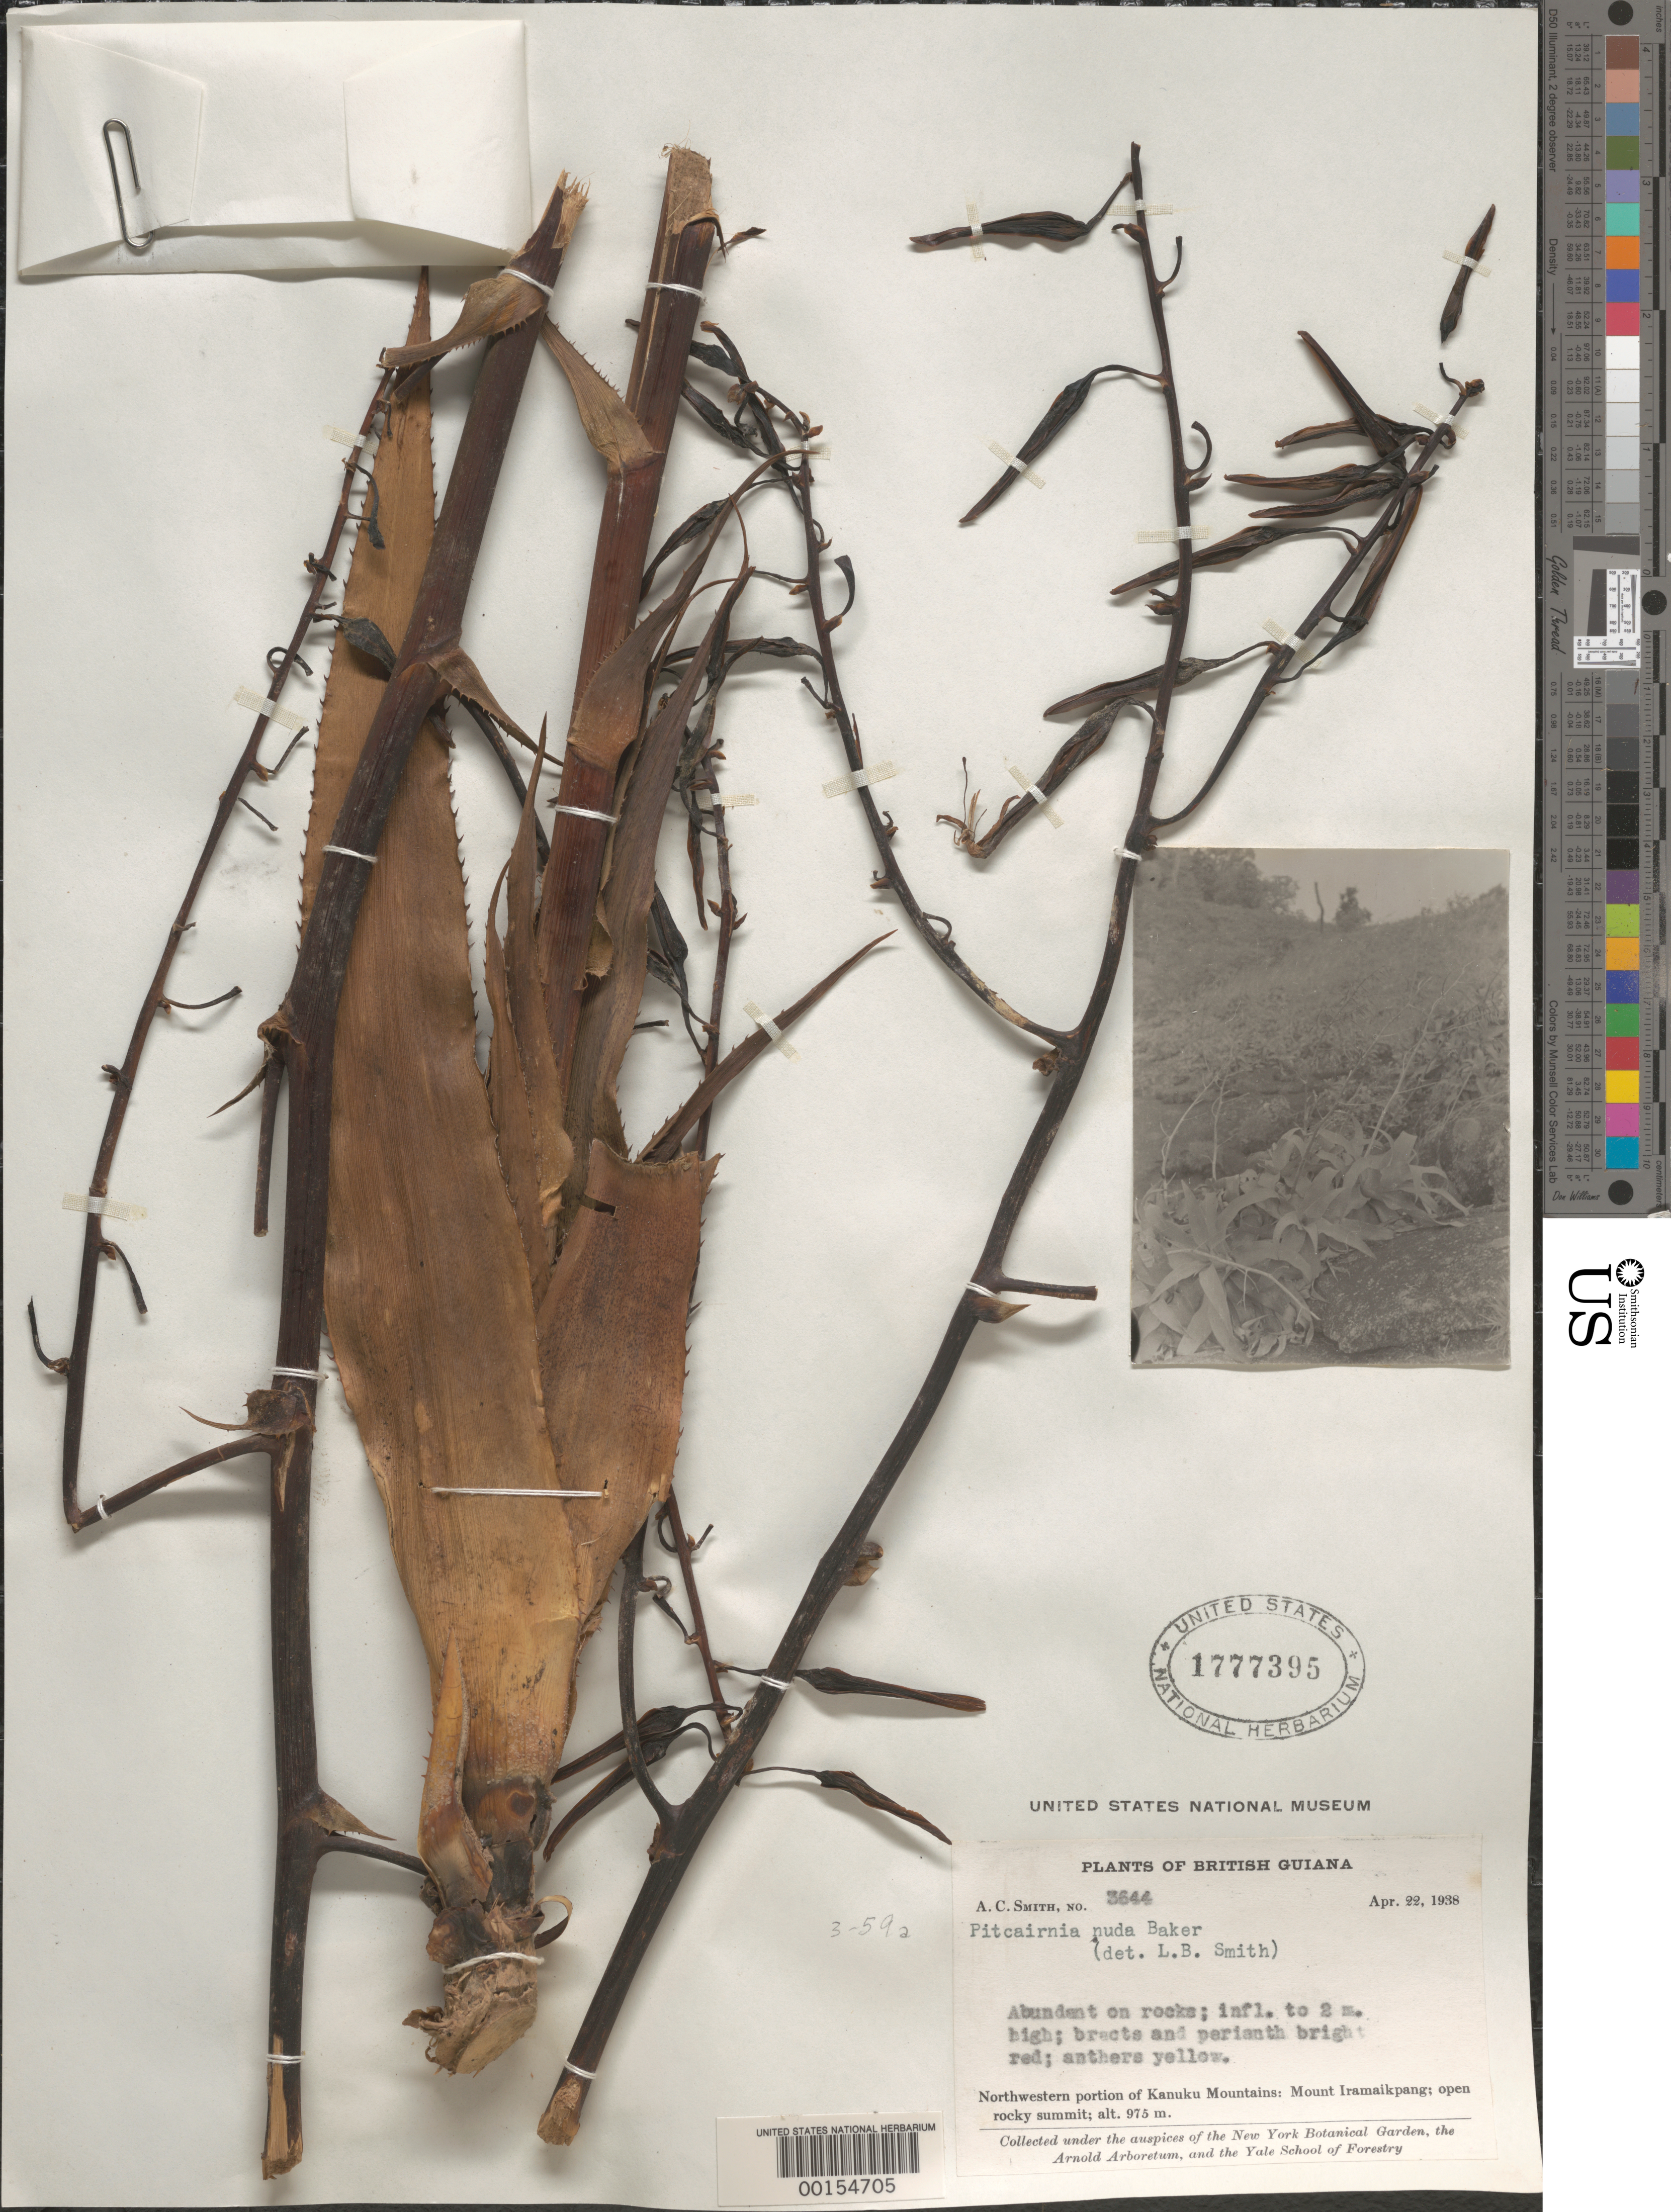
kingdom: Plantae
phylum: Tracheophyta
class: Liliopsida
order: Poales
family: Bromeliaceae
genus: Pitcairnia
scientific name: Pitcairnia nuda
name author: Baker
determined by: Smith, Lyman B., (US), NMNH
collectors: A. C. Smith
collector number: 3644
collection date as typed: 22-Apr-38 to 23-Apr-38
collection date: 1938-04-22/1938-04-23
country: Guyana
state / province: U. Takutu-U. Essequibo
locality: Kanuku Mts., NW portion; Mount Iramaikpang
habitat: Open rocky summit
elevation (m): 975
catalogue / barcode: US 1777395